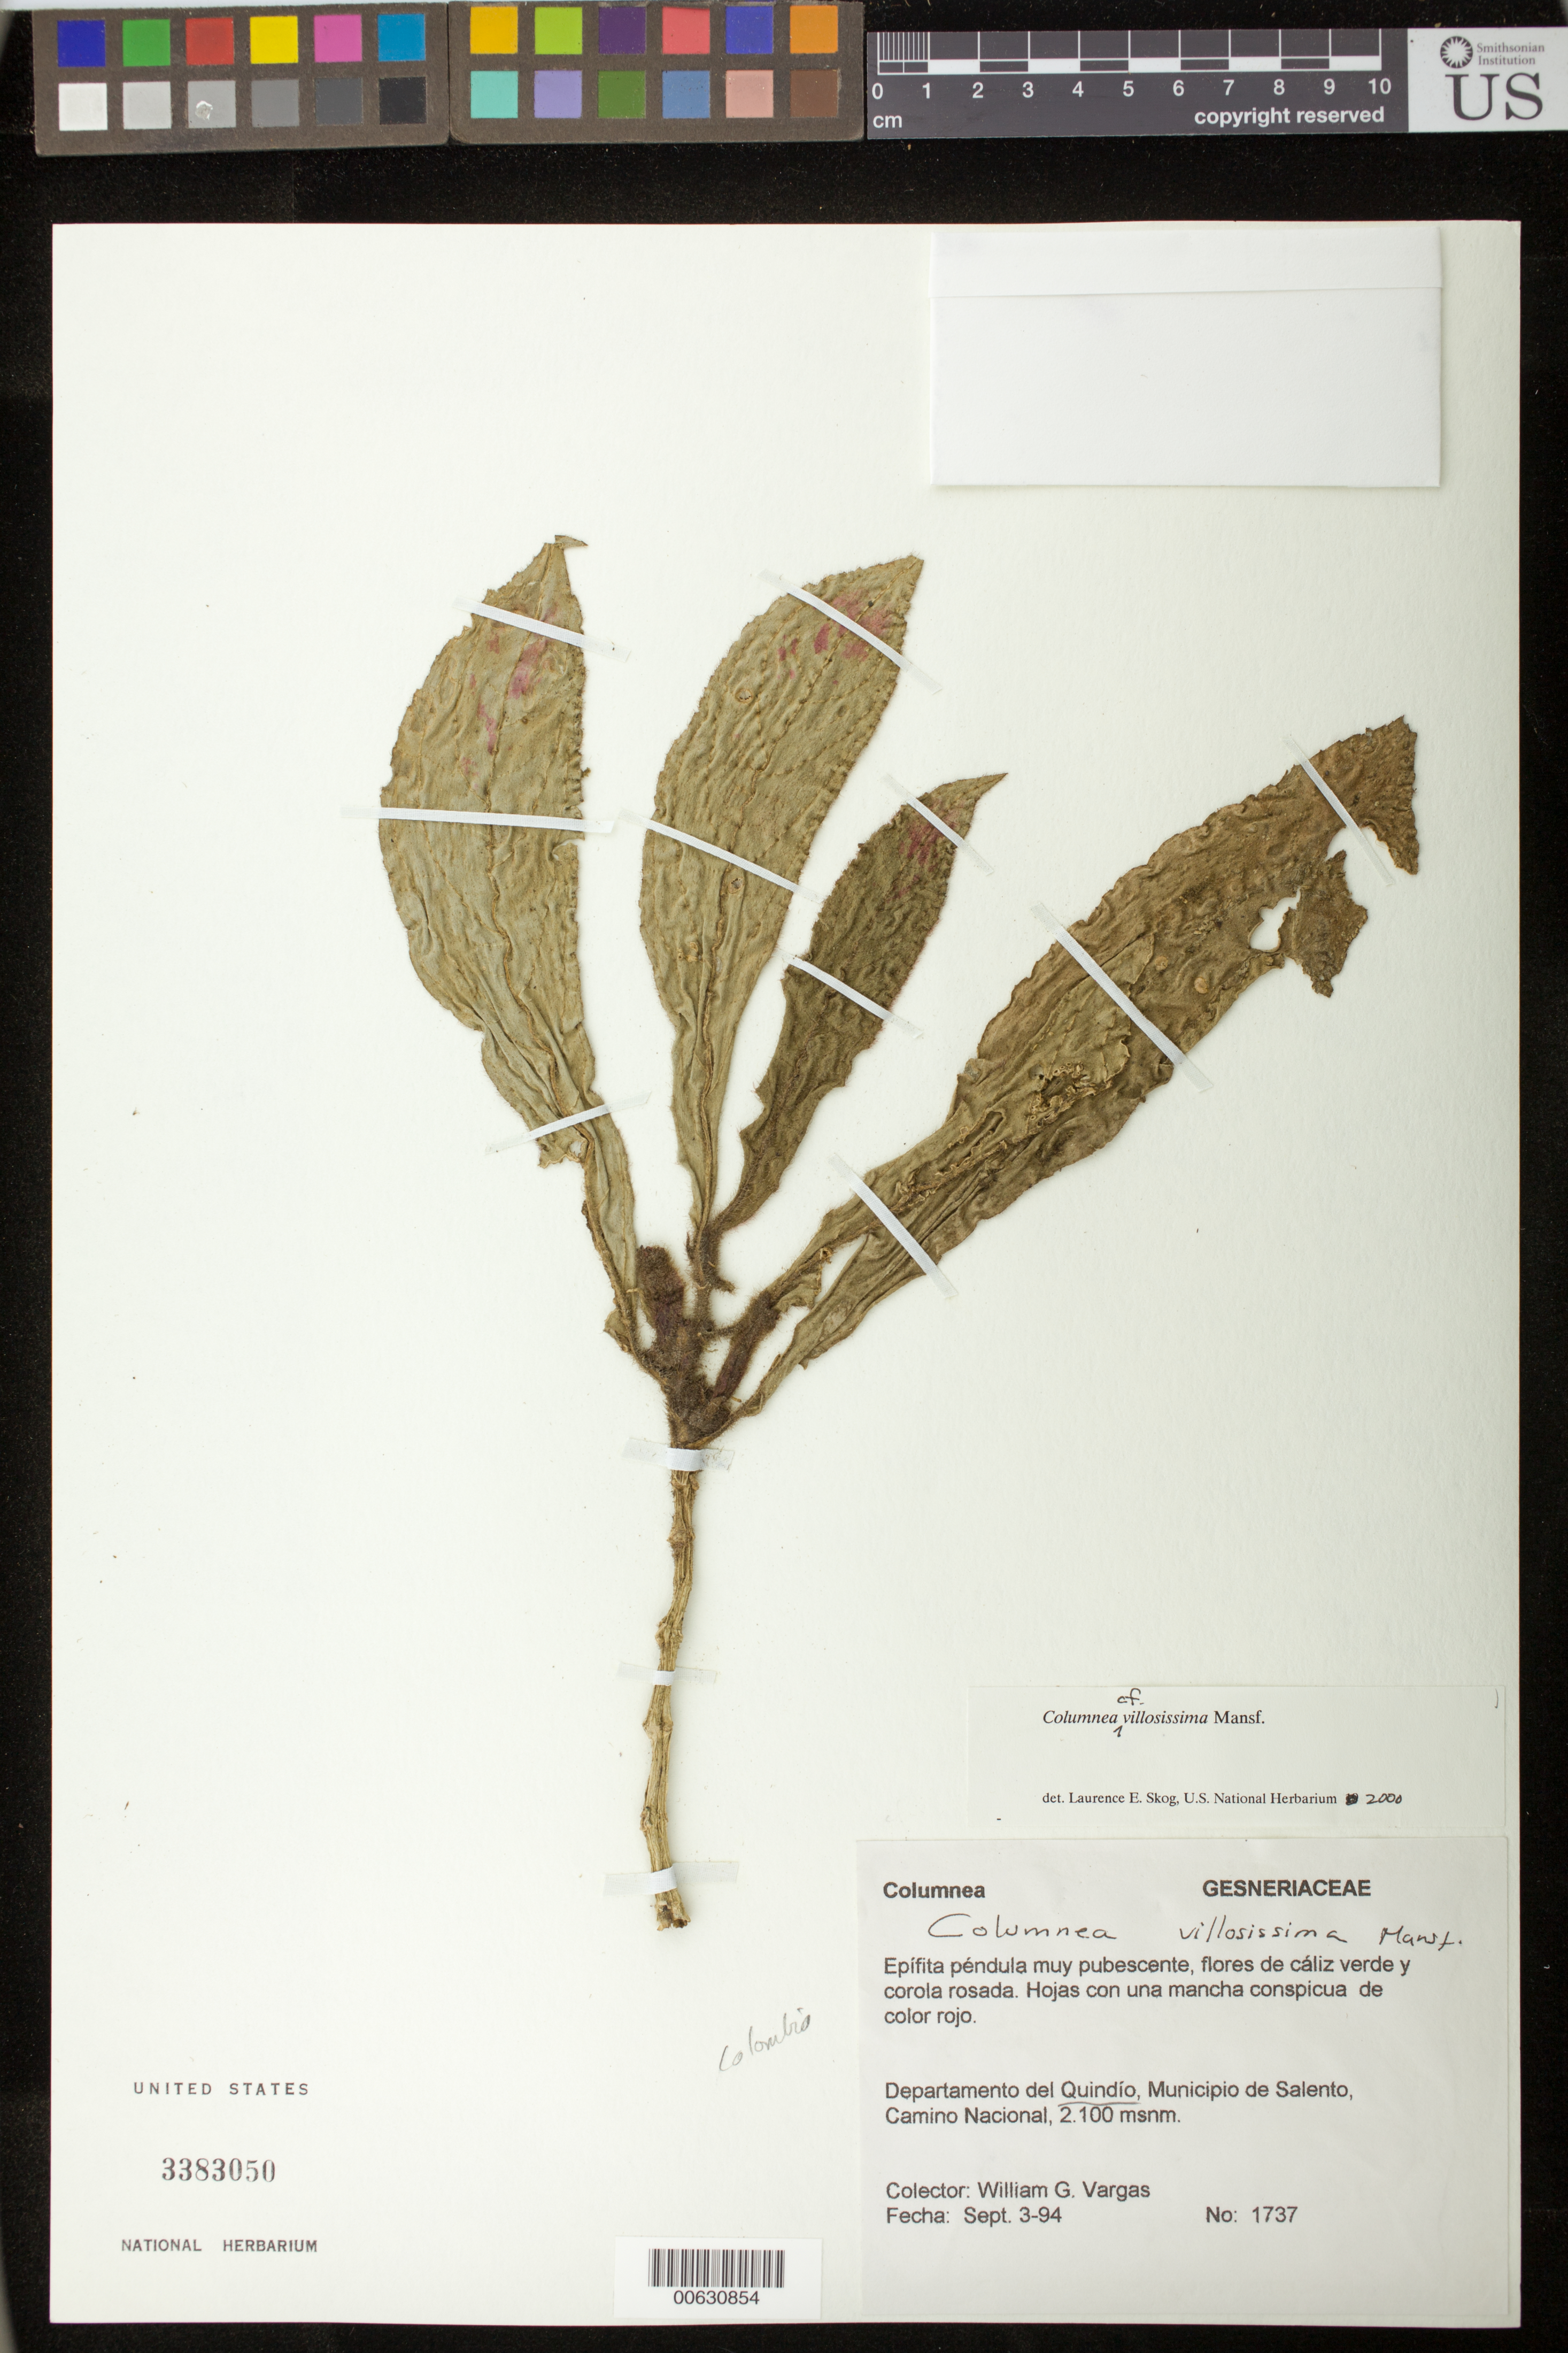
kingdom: Plantae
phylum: Tracheophyta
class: Magnoliopsida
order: Lamiales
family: Gesneriaceae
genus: Columnea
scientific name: Columnea fuscihirta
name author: L.P. Kvist & L.E. Skog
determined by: Skog, Laurence E.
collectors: W. Vargas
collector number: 1737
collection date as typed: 03 Sep 1994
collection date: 1994-09-03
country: Colombia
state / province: Quindío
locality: Mpio. de Salento, Camino National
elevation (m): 2100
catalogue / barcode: US 3383050